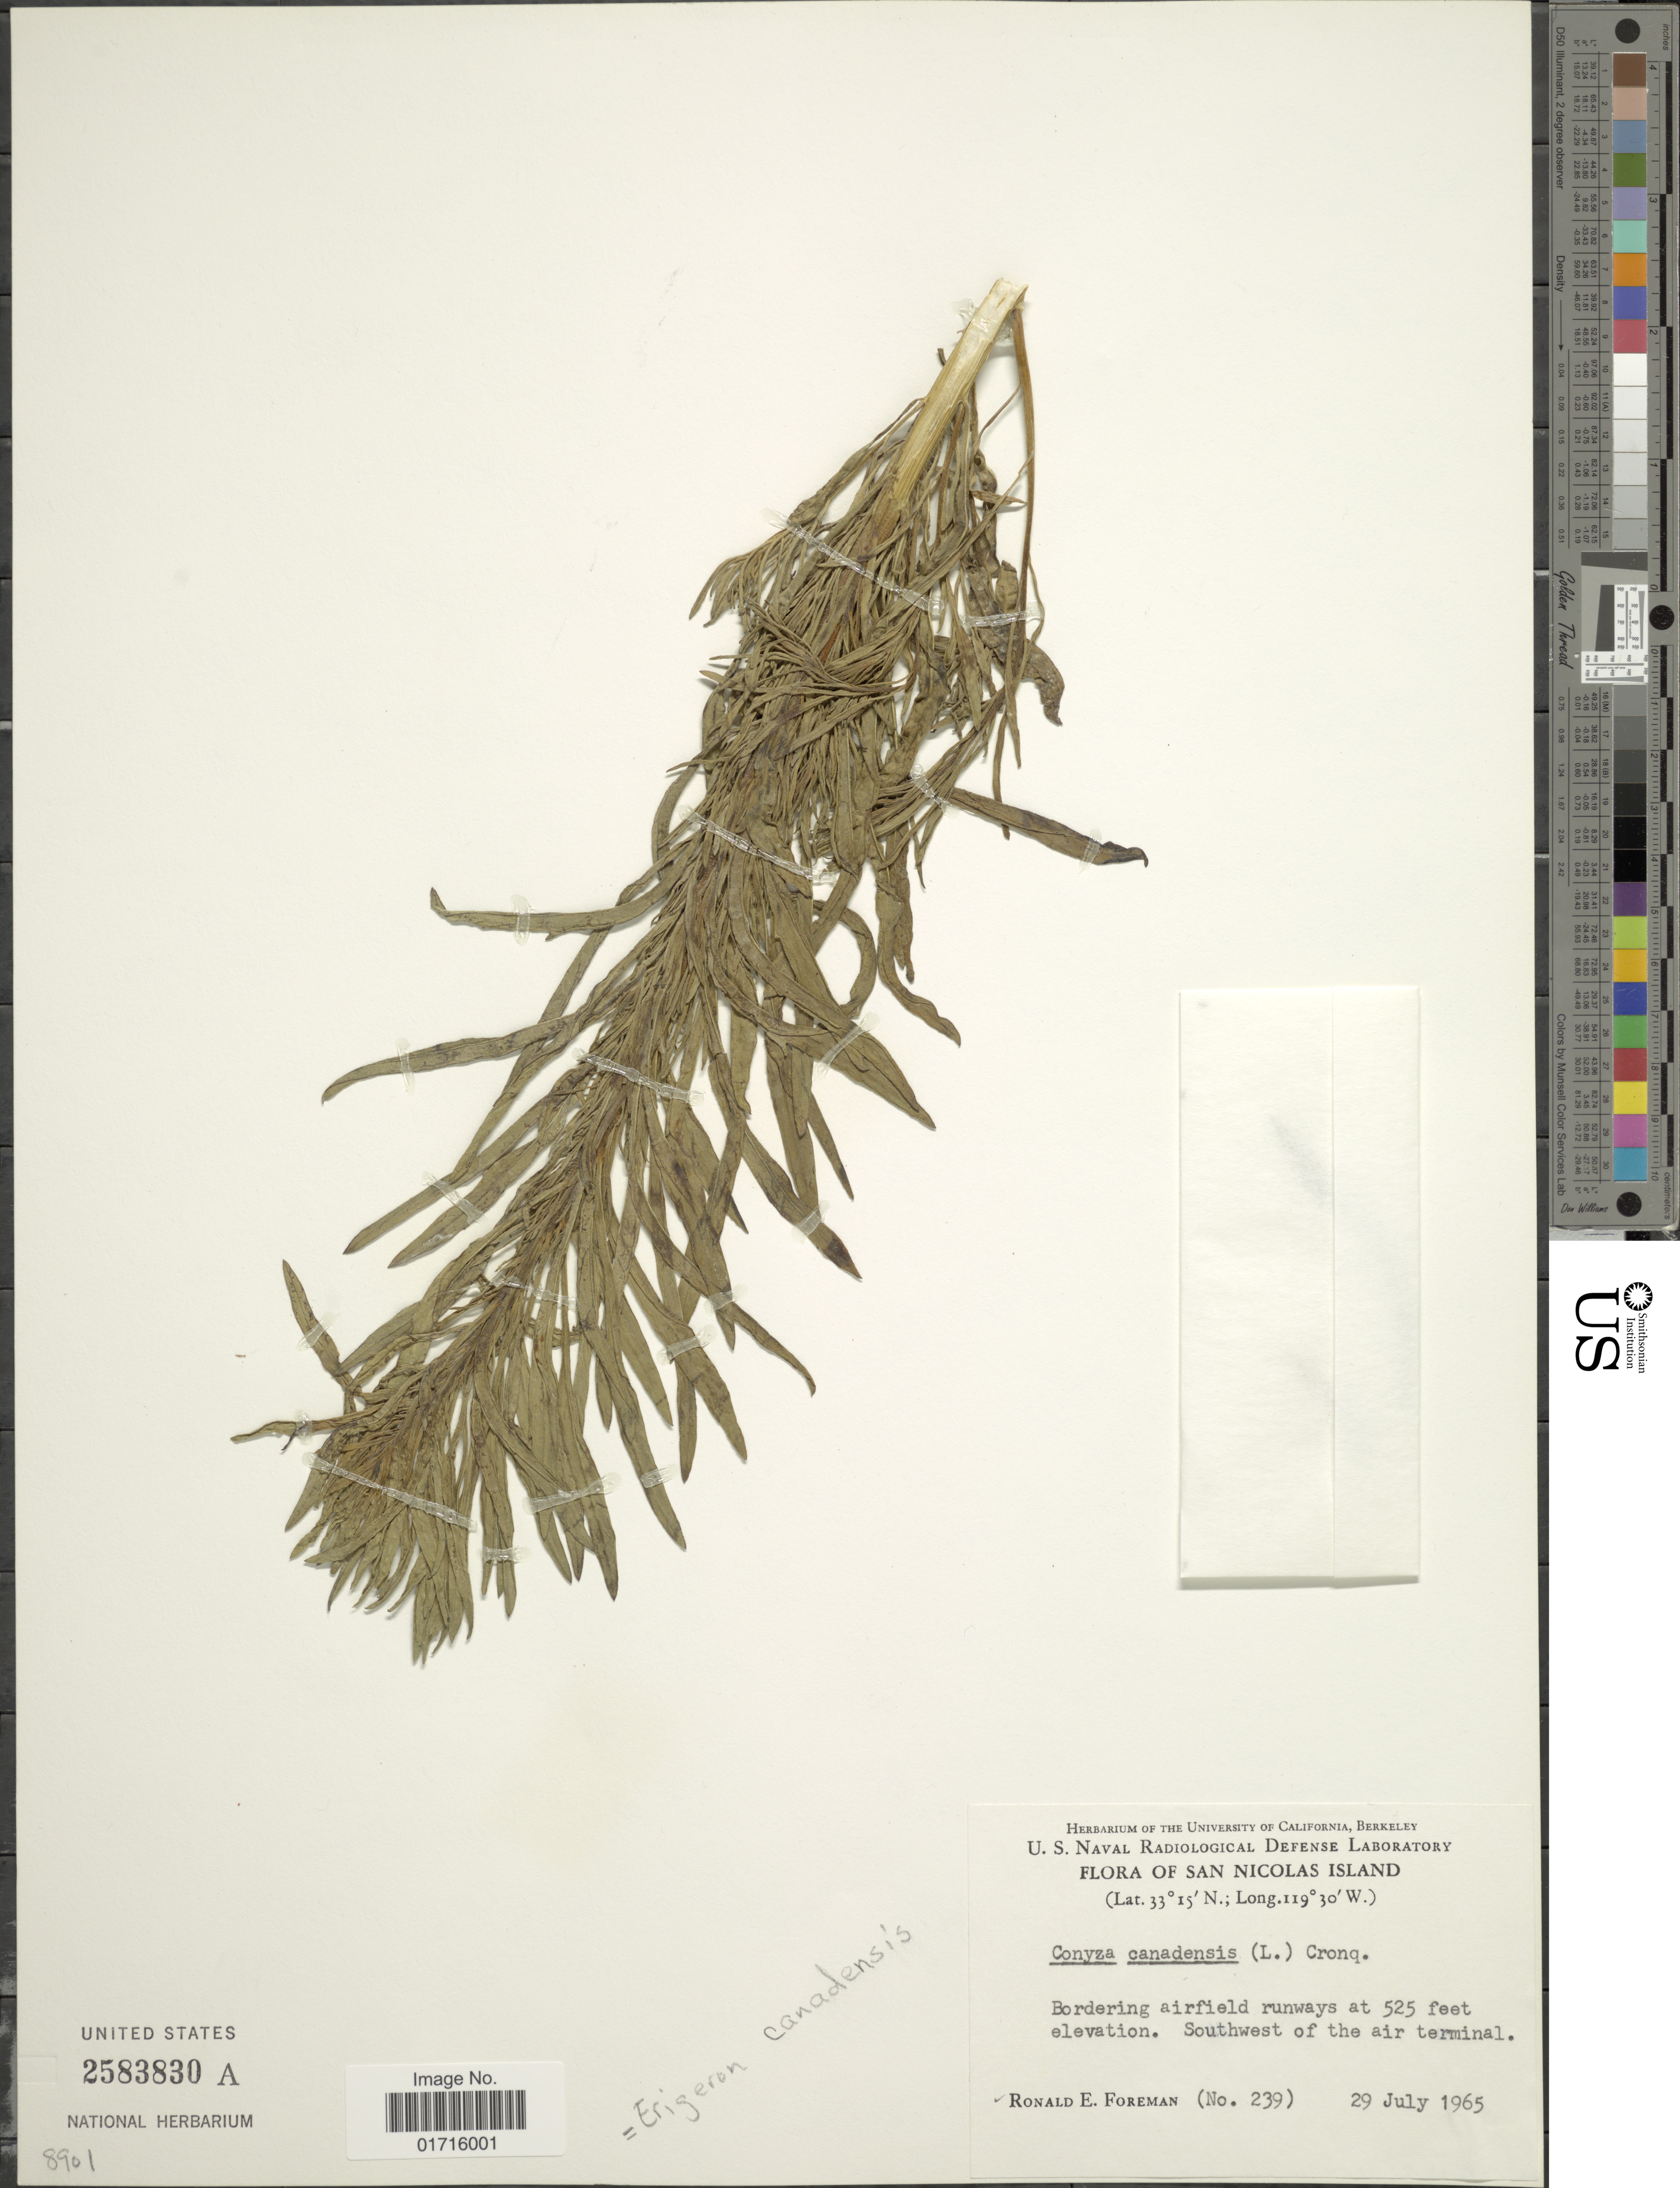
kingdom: Plantae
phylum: Tracheophyta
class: Magnoliopsida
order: Asterales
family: Asteraceae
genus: Conyza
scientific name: Conyza canadensis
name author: (L.) Cronq.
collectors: R. Foreman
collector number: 239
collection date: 1965-07-29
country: United States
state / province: California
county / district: Ventura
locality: San Nicolas Island, Bordering airfield runways, Southwest of the air terminal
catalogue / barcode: US 2583830A